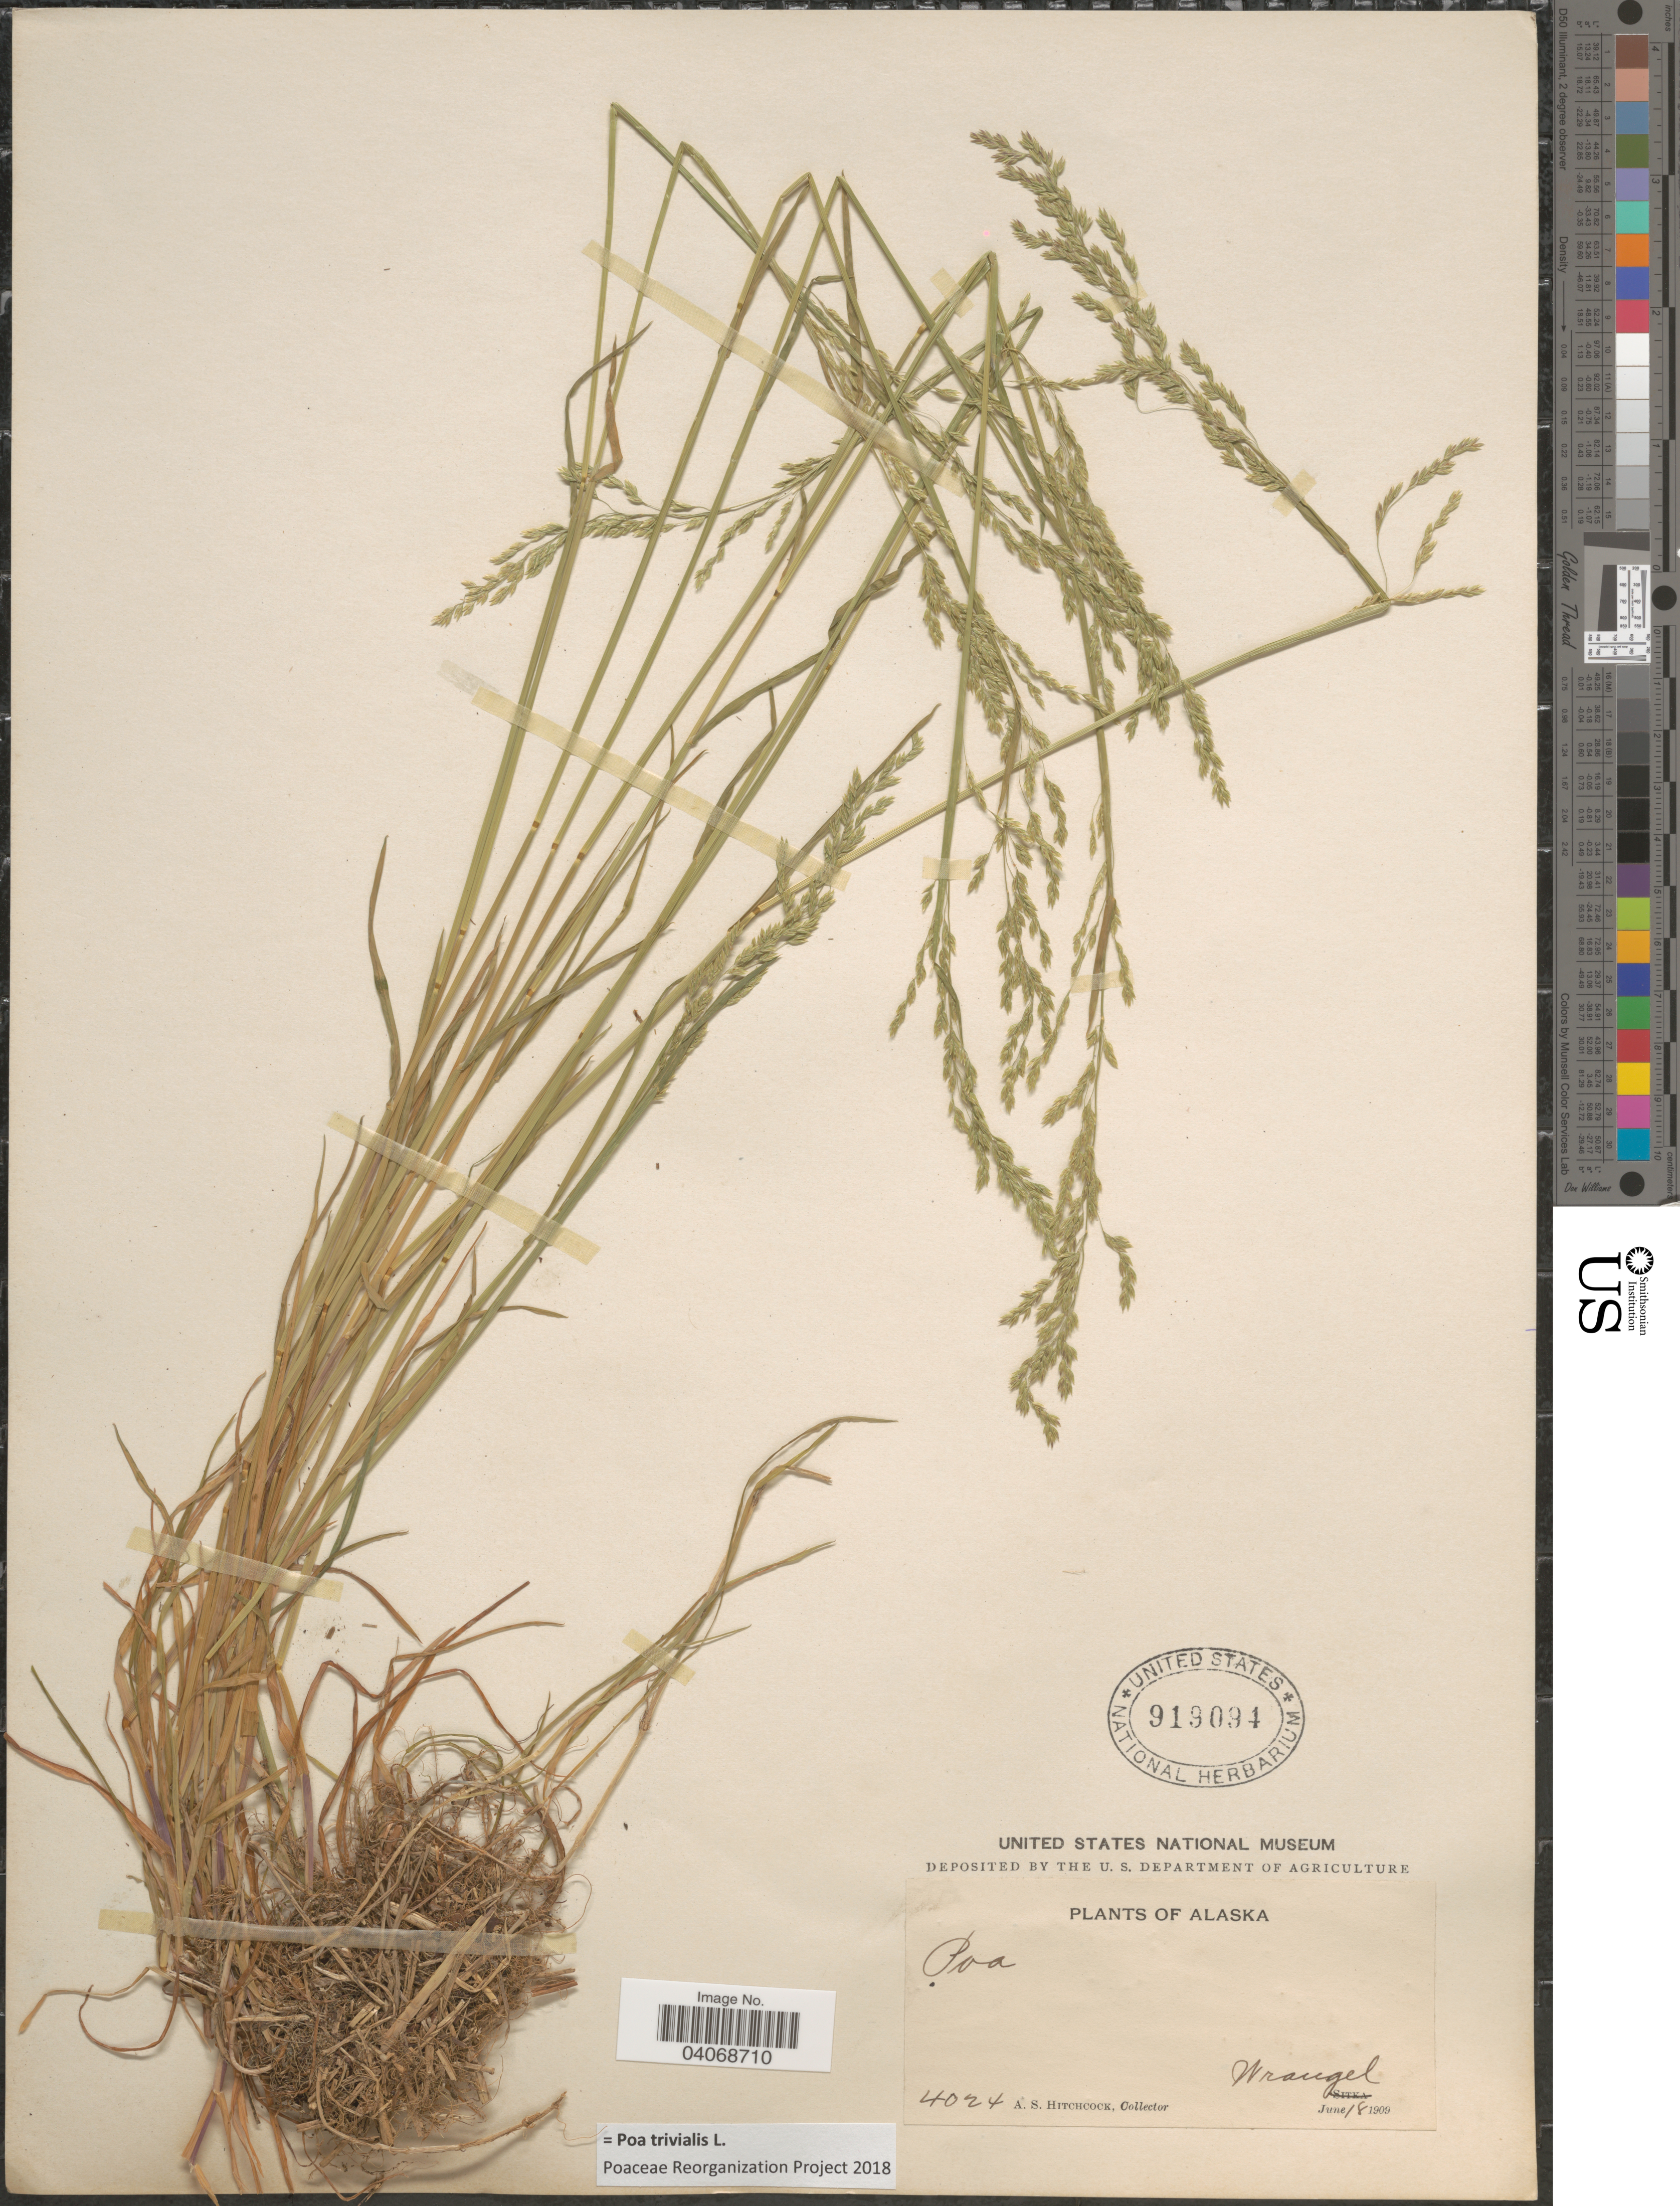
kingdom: Plantae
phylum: Tracheophyta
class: Liliopsida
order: Poales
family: Poaceae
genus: Poa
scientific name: Poa trivialis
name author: L.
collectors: A. S. Hitchcock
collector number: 4024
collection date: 1909-06-18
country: United States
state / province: Alaska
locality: Wrangell.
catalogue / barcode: US 919094